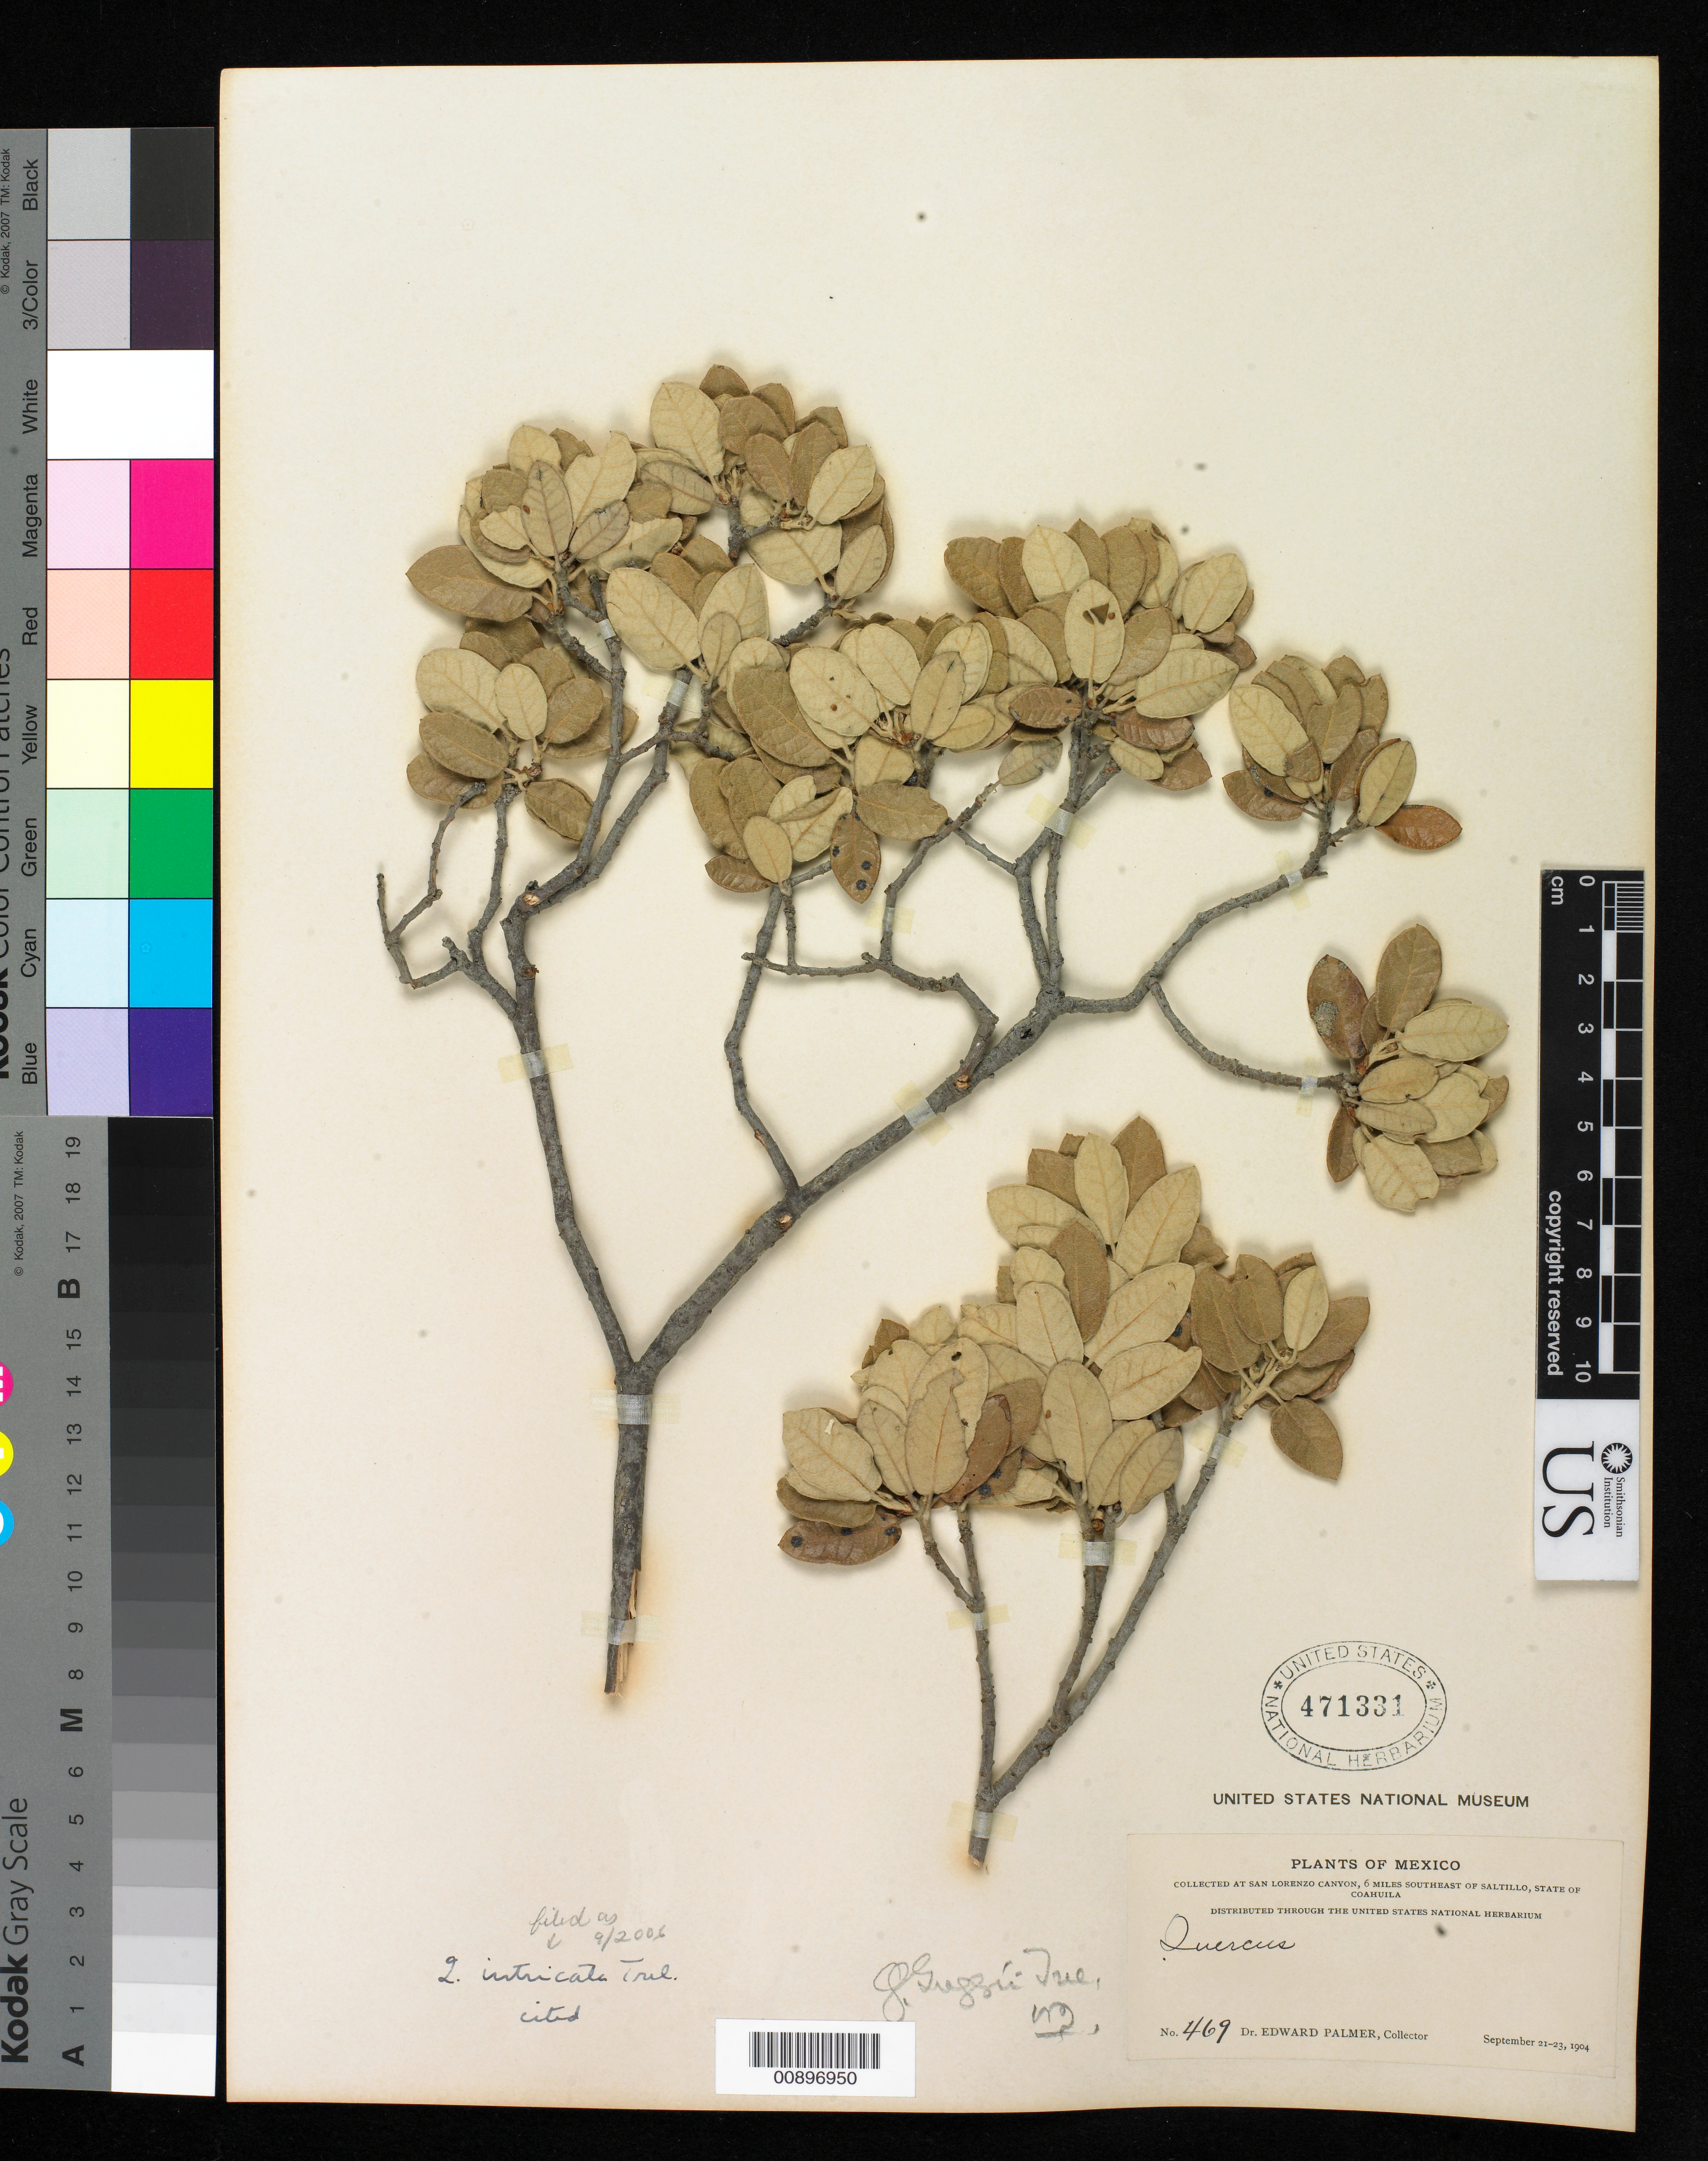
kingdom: Plantae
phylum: Tracheophyta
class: Magnoliopsida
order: Fagales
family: Fagaceae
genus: Quercus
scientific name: Quercus intricata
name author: Trel.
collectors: E. Palmer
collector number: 469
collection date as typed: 21 Sep 1904 to 23 Sep 1904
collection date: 1904-09-21/1904-09-23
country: Mexico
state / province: Coahuila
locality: San Lorenzo Canyon, 6 miles southeast of Saltillo, Coahuila.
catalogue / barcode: US 471331